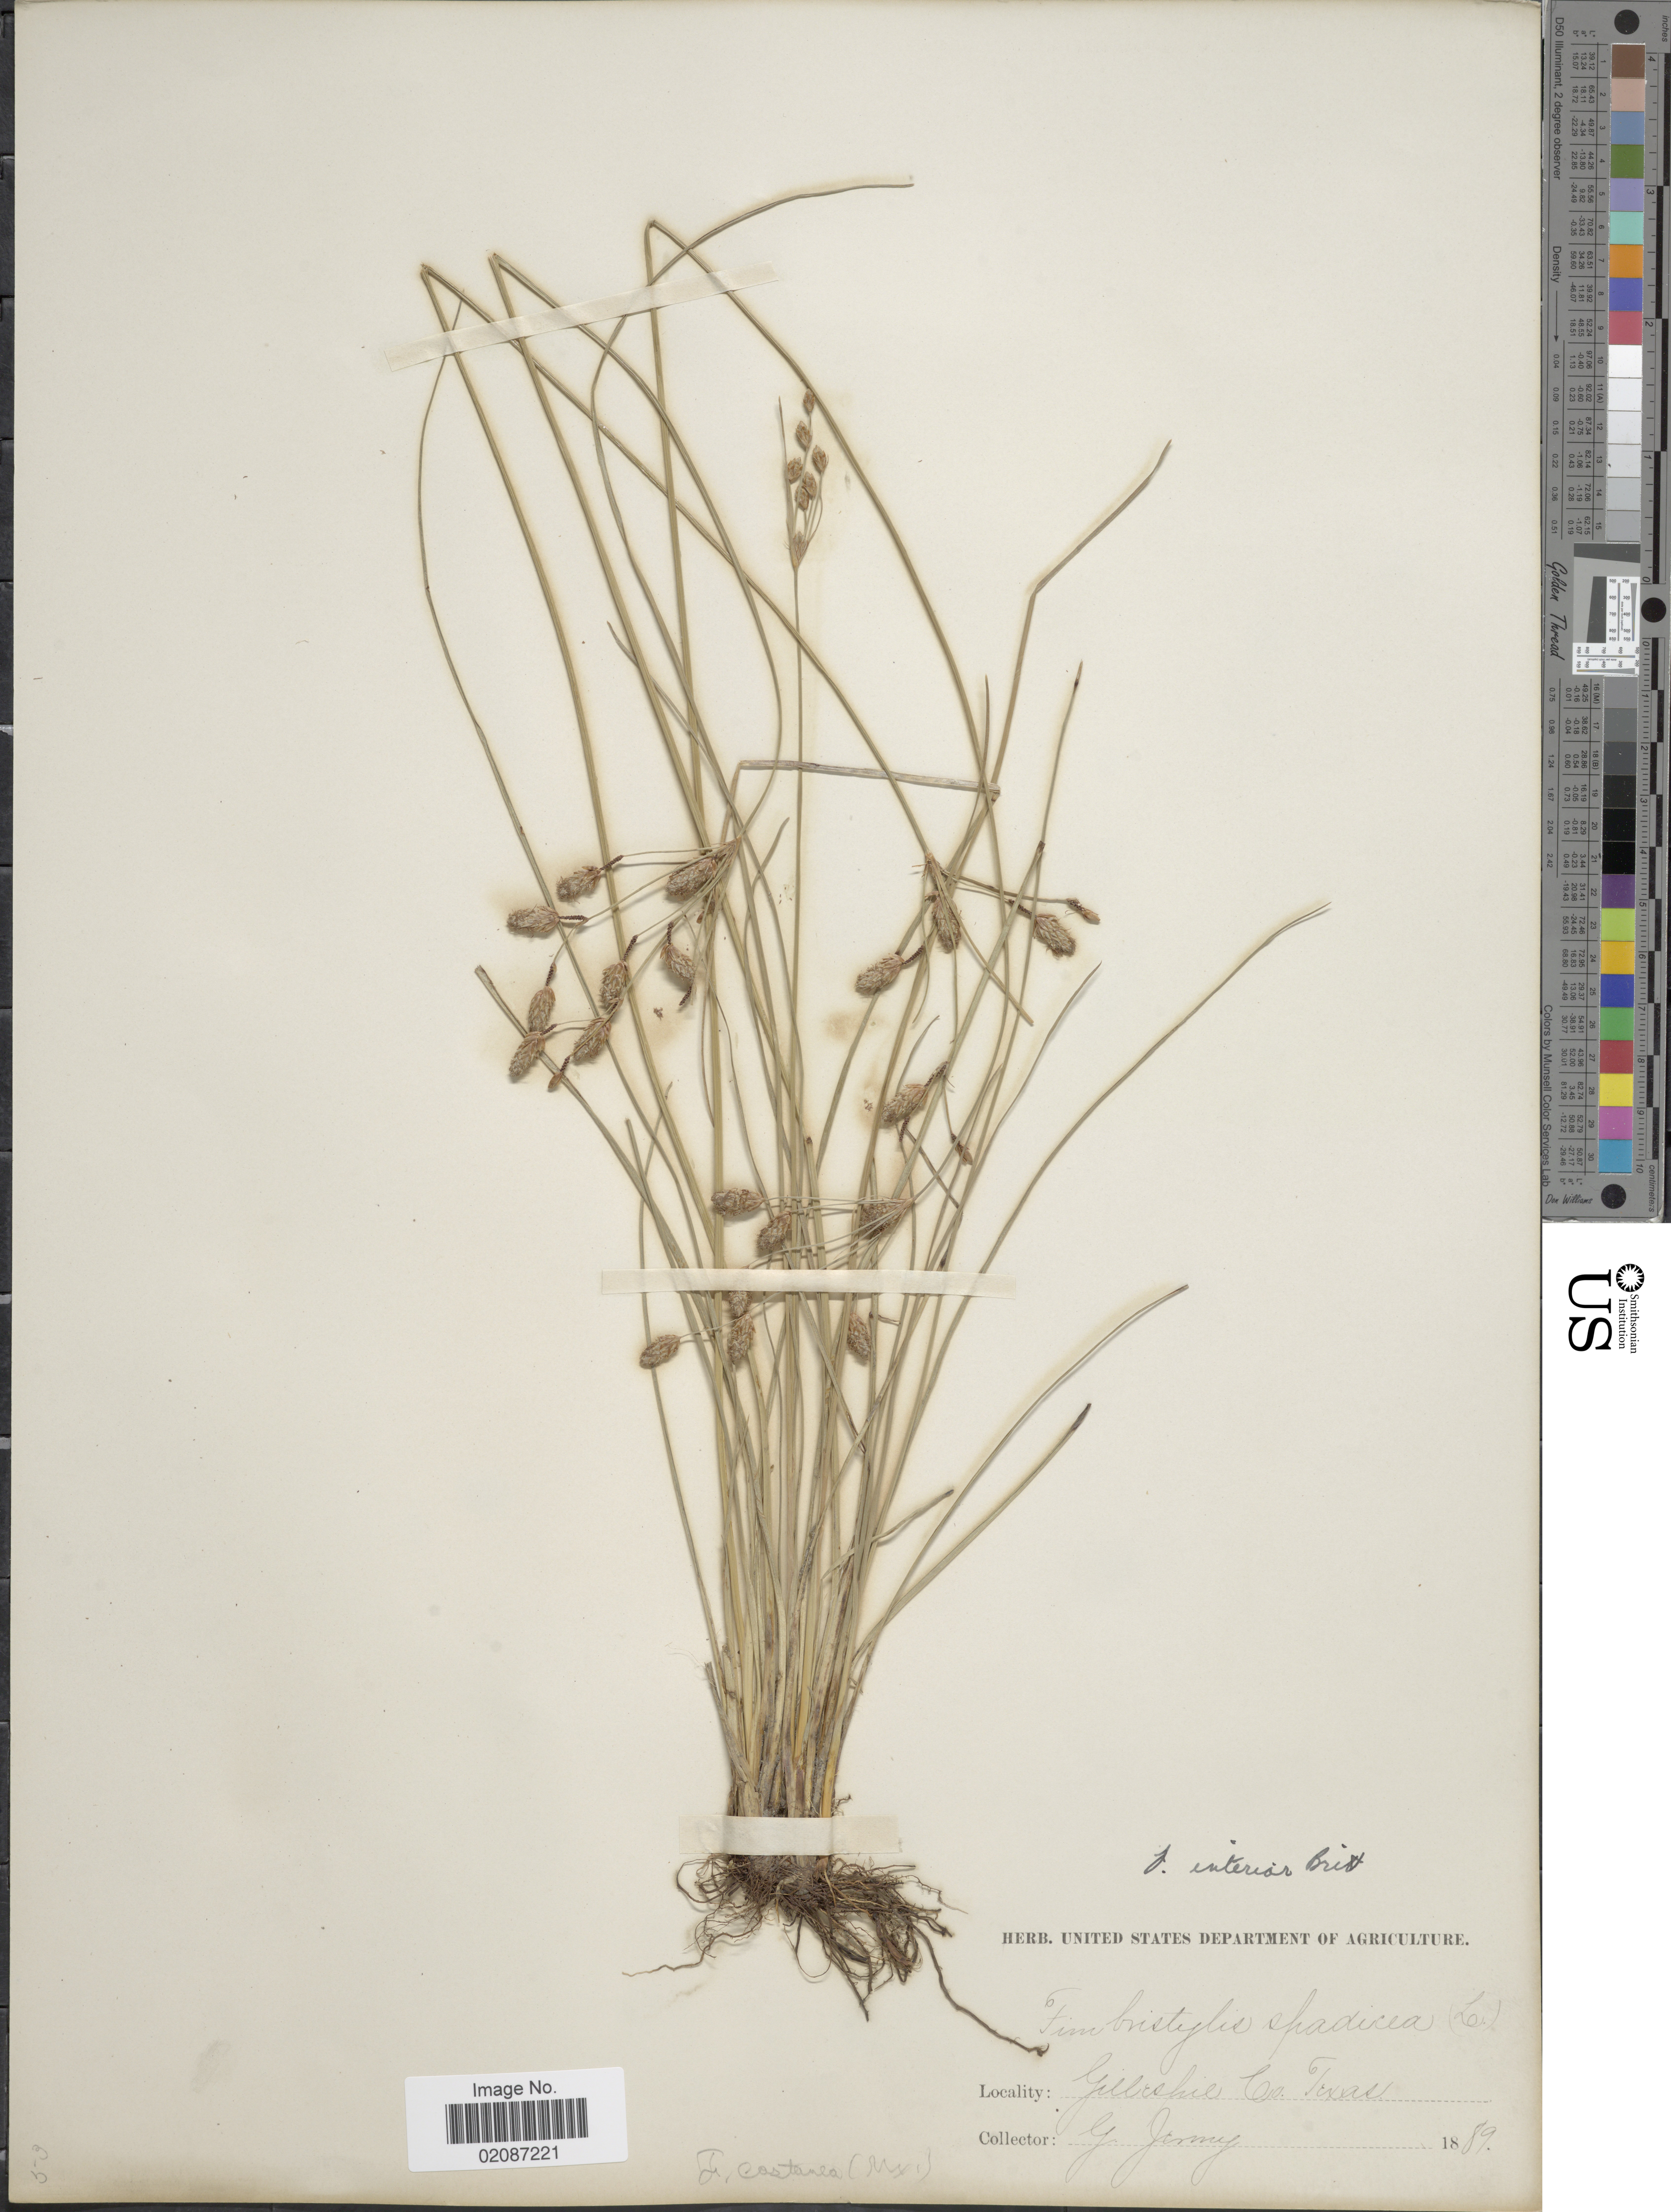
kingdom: Plantae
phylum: Tracheophyta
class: Liliopsida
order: Poales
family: Cyperaceae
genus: Fimbristylis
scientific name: Fimbristylis spadicea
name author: (L.) Vahl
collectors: G. Jermy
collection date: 1889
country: United States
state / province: Texas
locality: Gillespie Co.